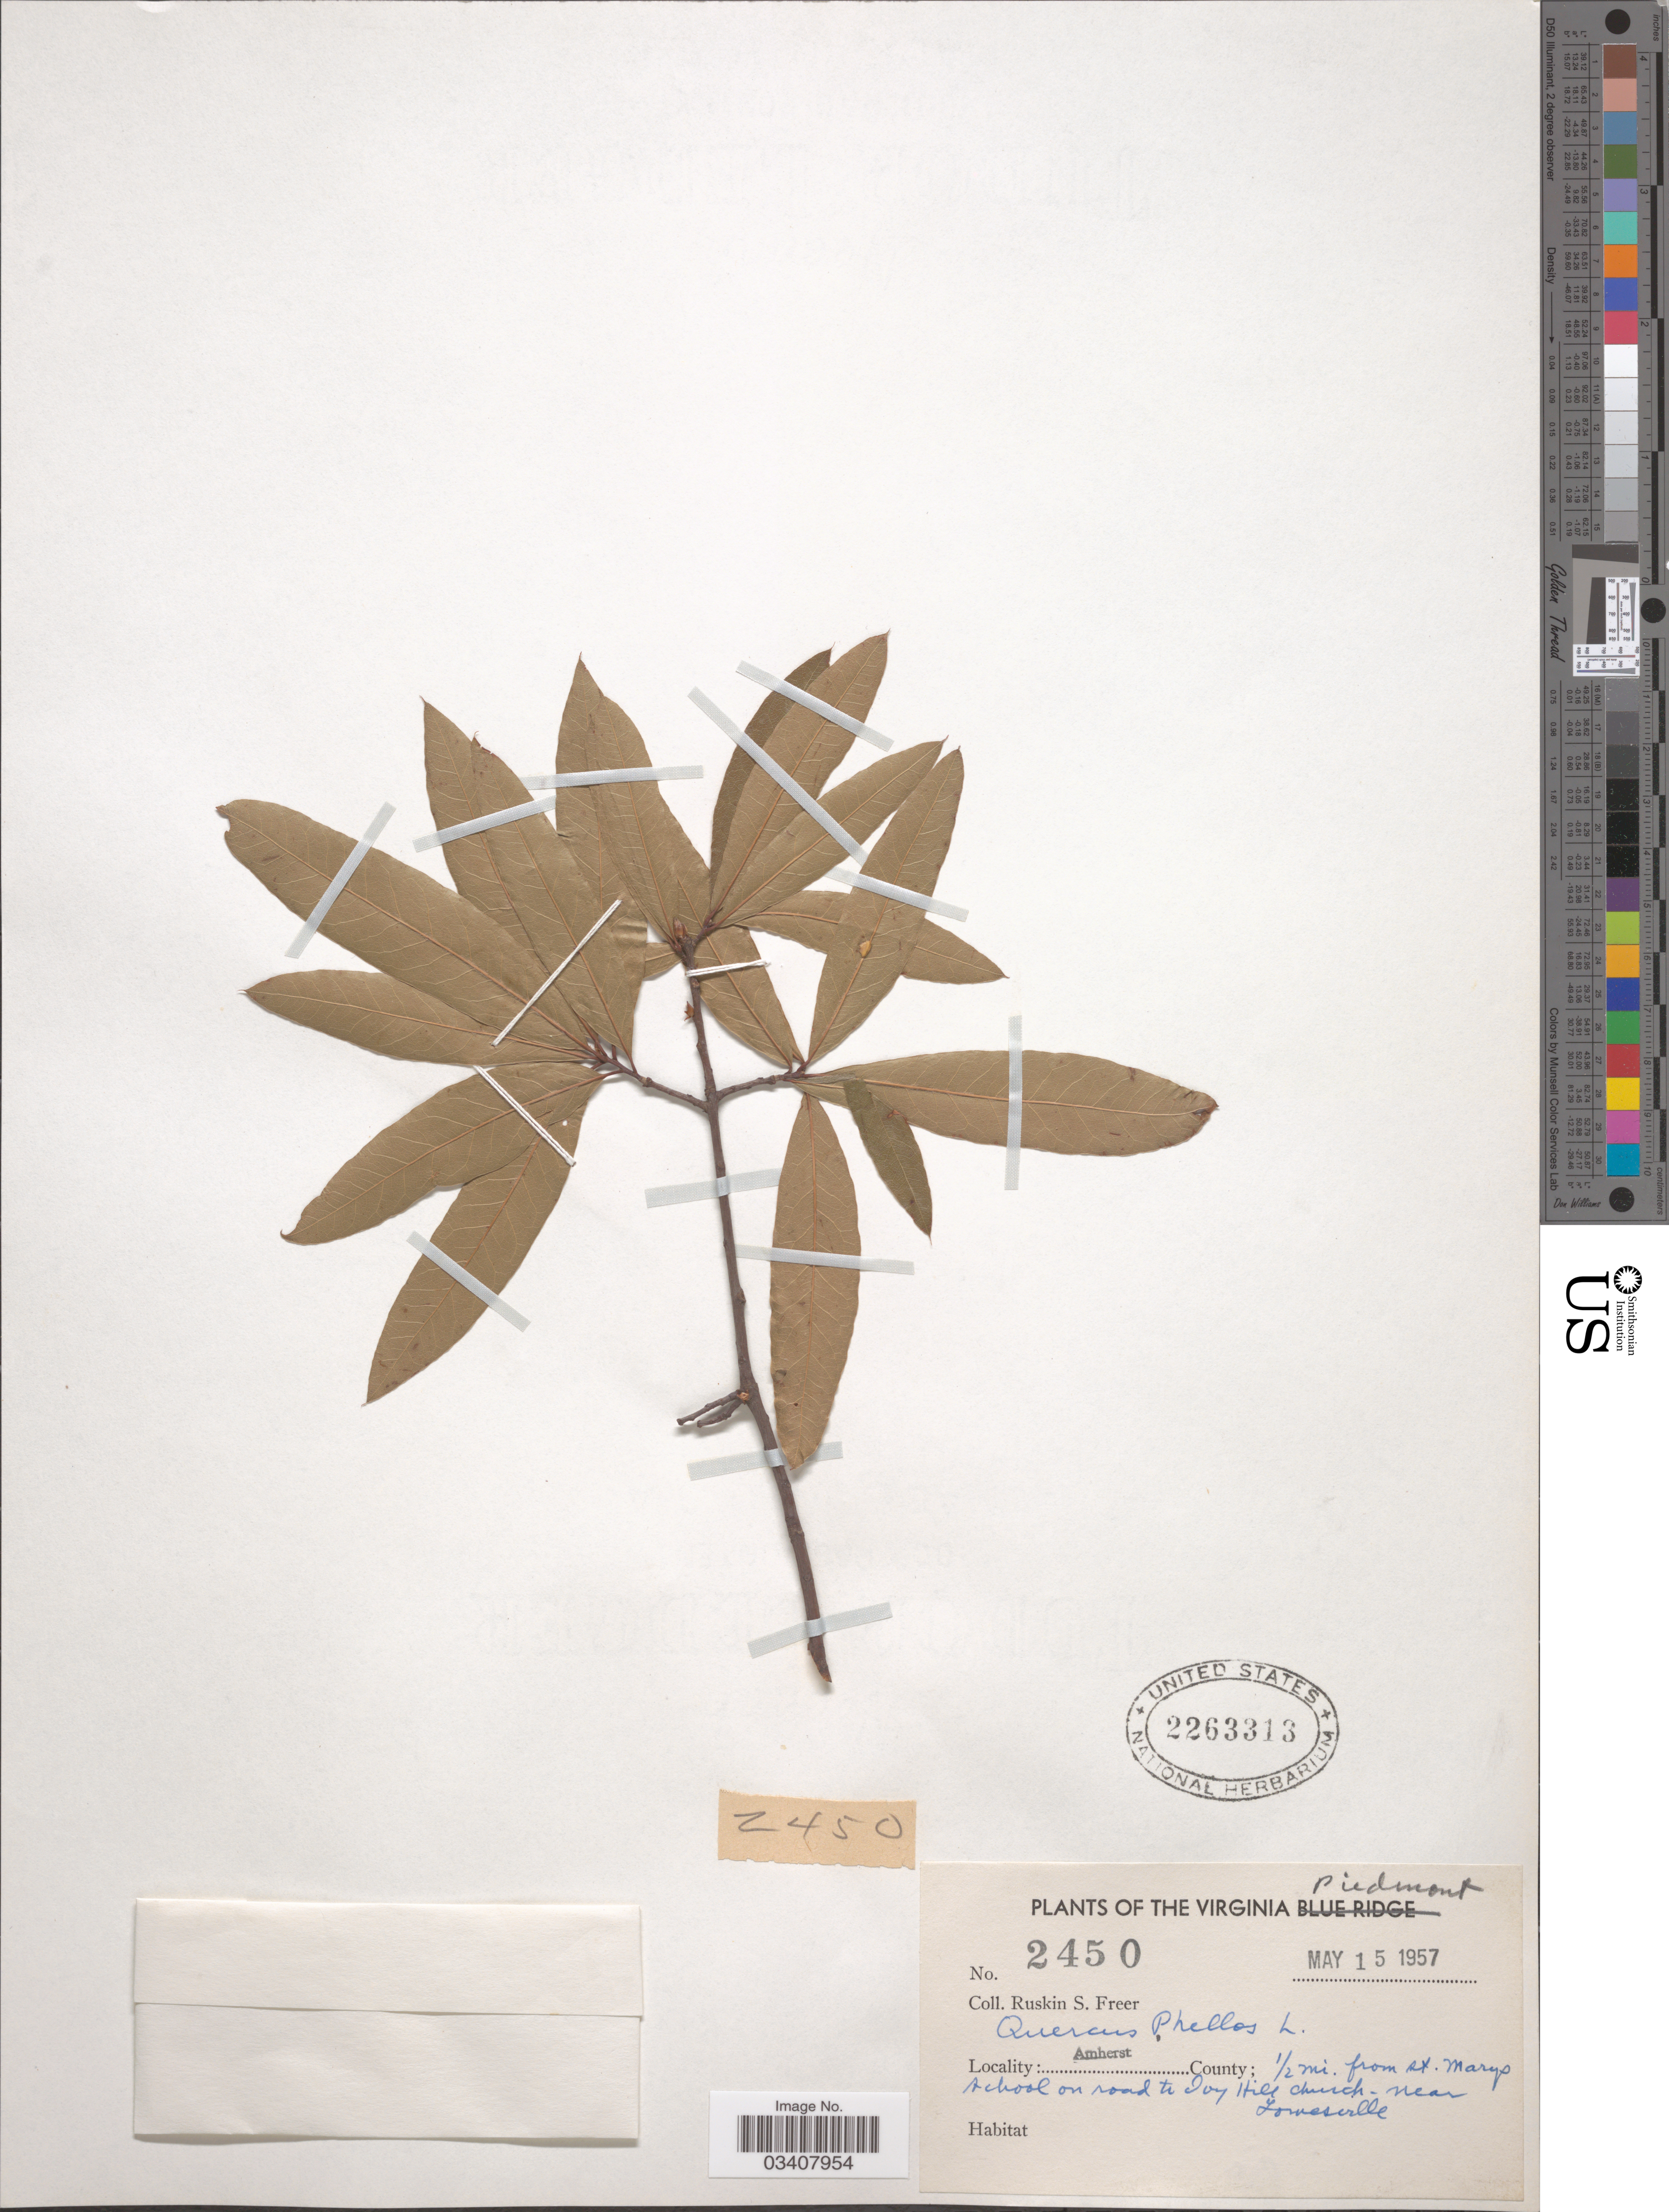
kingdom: Plantae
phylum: Tracheophyta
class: Magnoliopsida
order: Fagales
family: Fagaceae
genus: Quercus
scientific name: Quercus phellos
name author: L.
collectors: R. Freer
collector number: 2450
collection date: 1957-05-15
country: United States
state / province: Virginia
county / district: Amherst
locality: The Virginia Piedmont. Arnherst County; ½ mi. from St Marys School on road to dry Hill church - near Lowesville.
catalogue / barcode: US 2263313